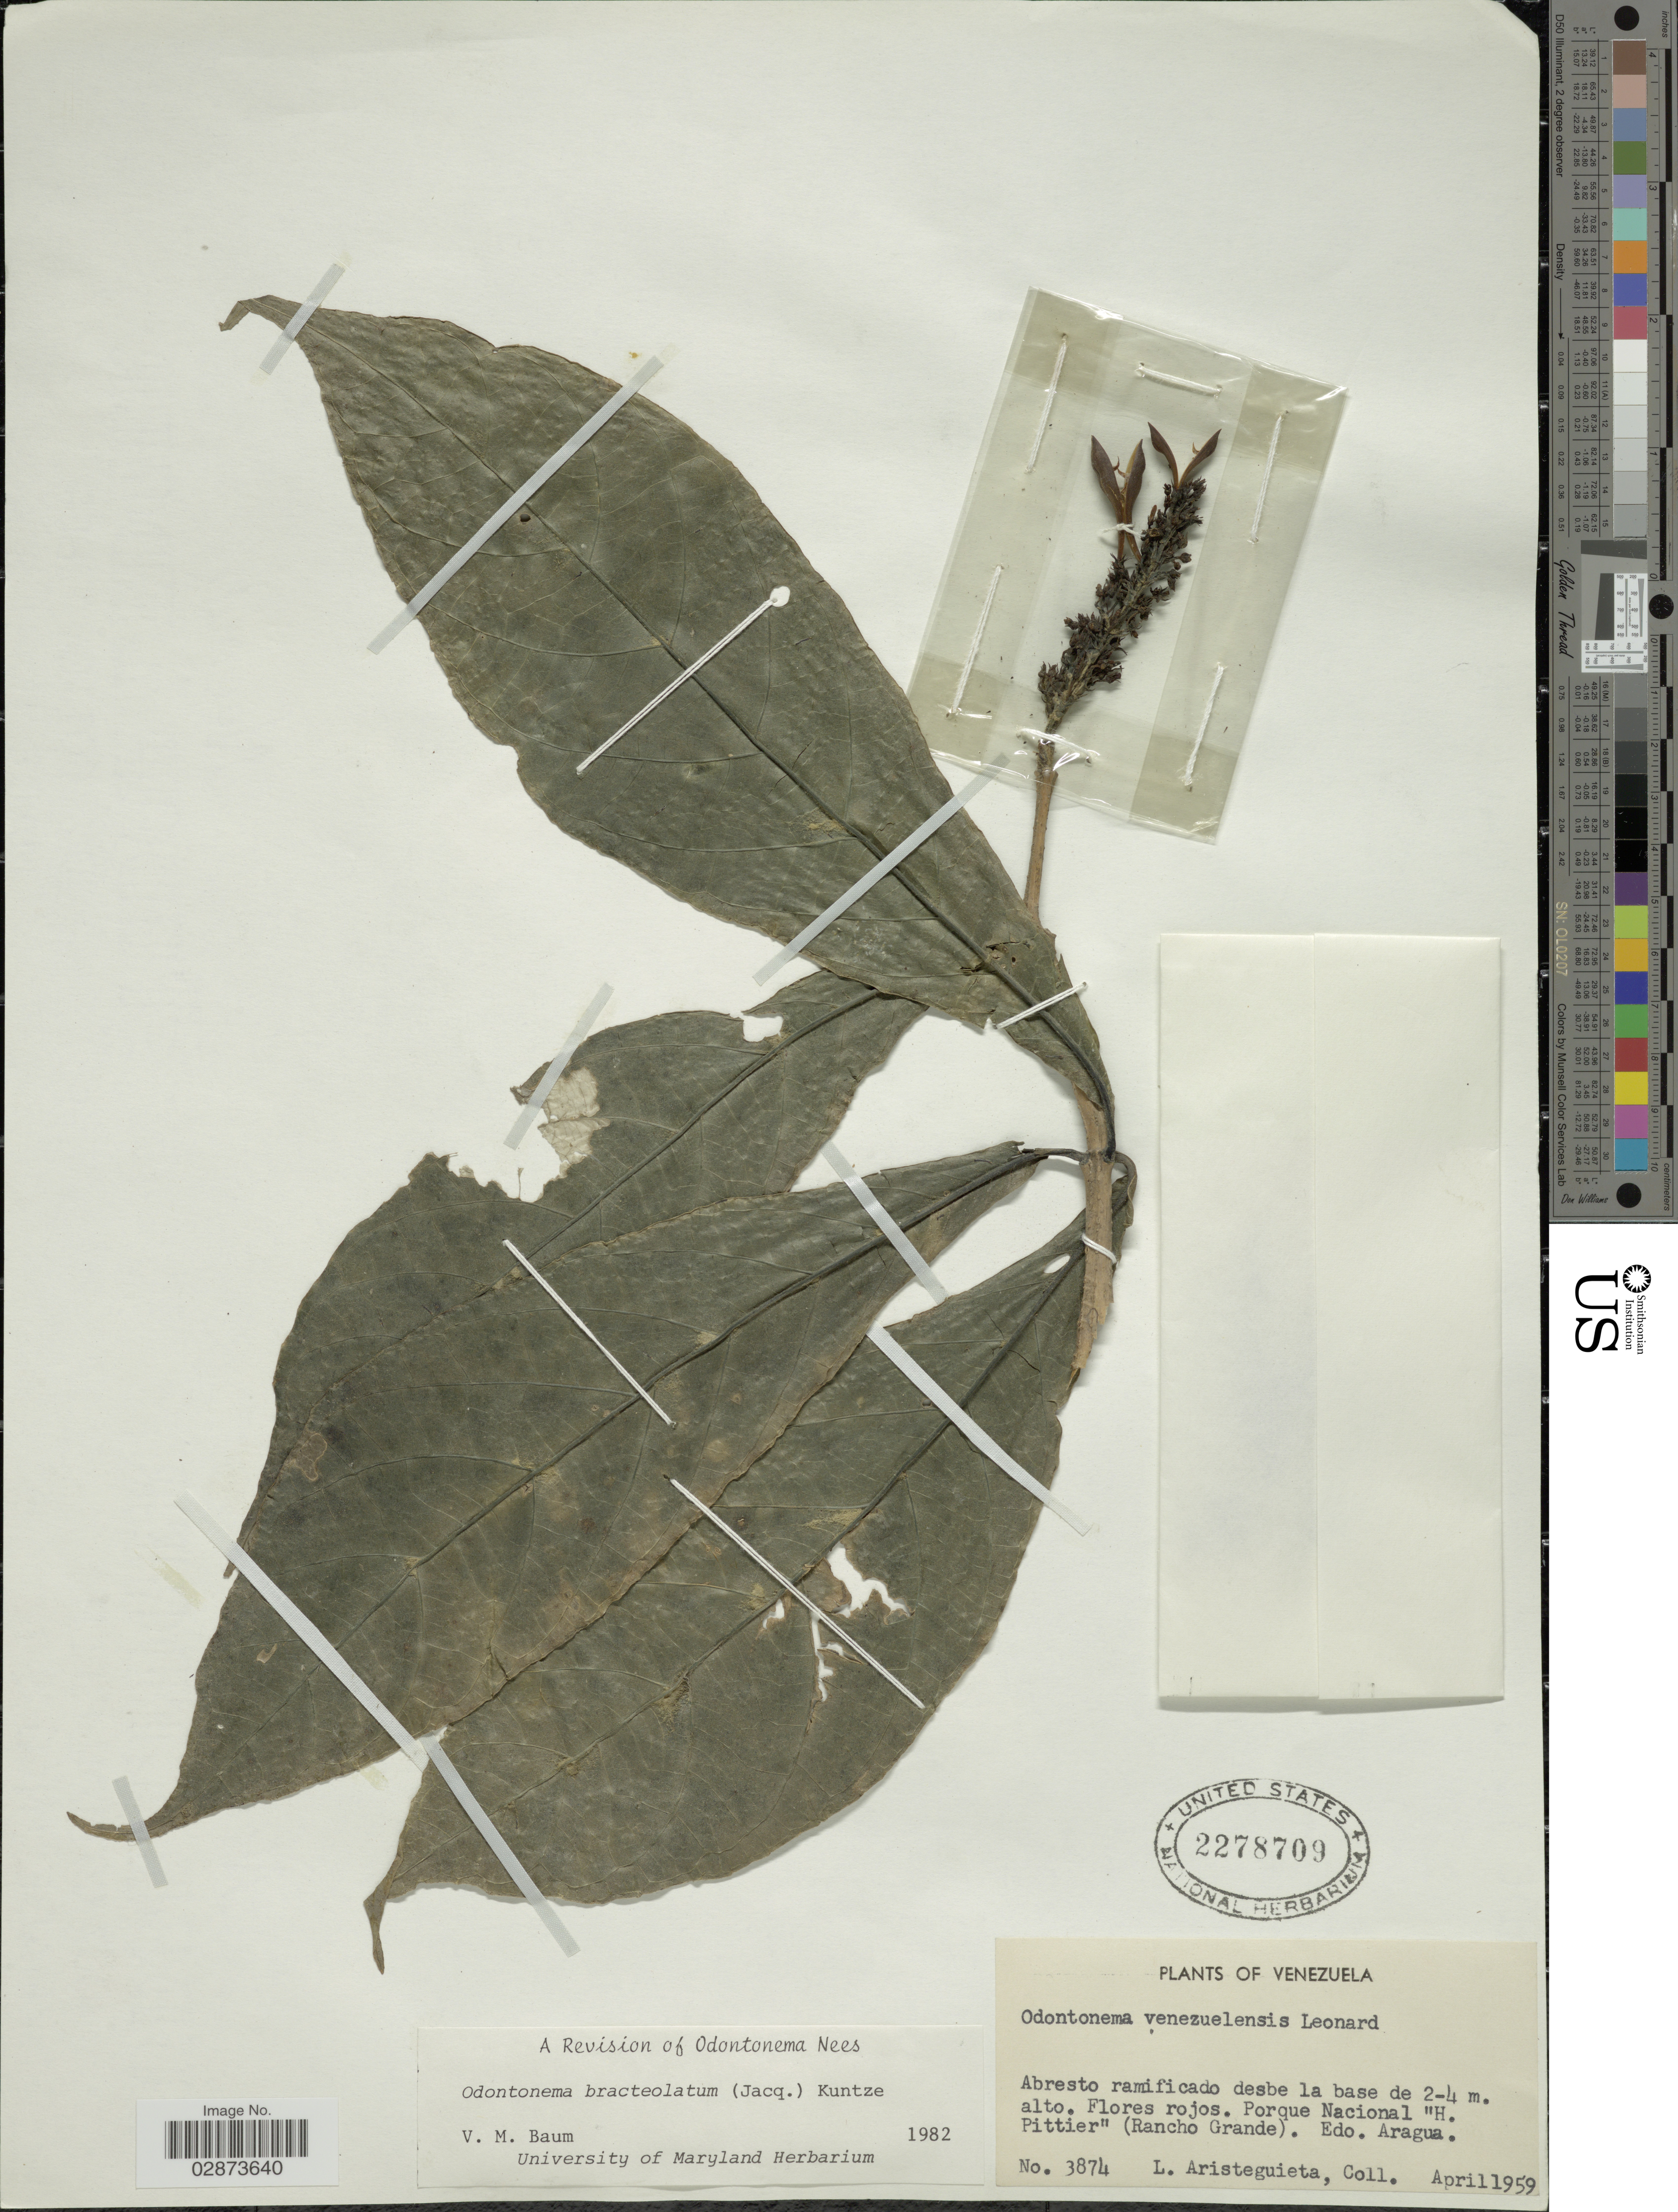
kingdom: Plantae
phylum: Tracheophyta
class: Magnoliopsida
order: Lamiales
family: Acanthaceae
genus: Odontonema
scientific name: Odontonema bracteolatum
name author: (Jacq.) Kuntze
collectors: L. Aristeguieta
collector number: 3874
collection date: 1959-04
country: Venezuela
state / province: Aragua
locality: Porque Nacional "H. Pittier" (Rancho Grande). Edo. Aragua.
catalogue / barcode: US 2278709